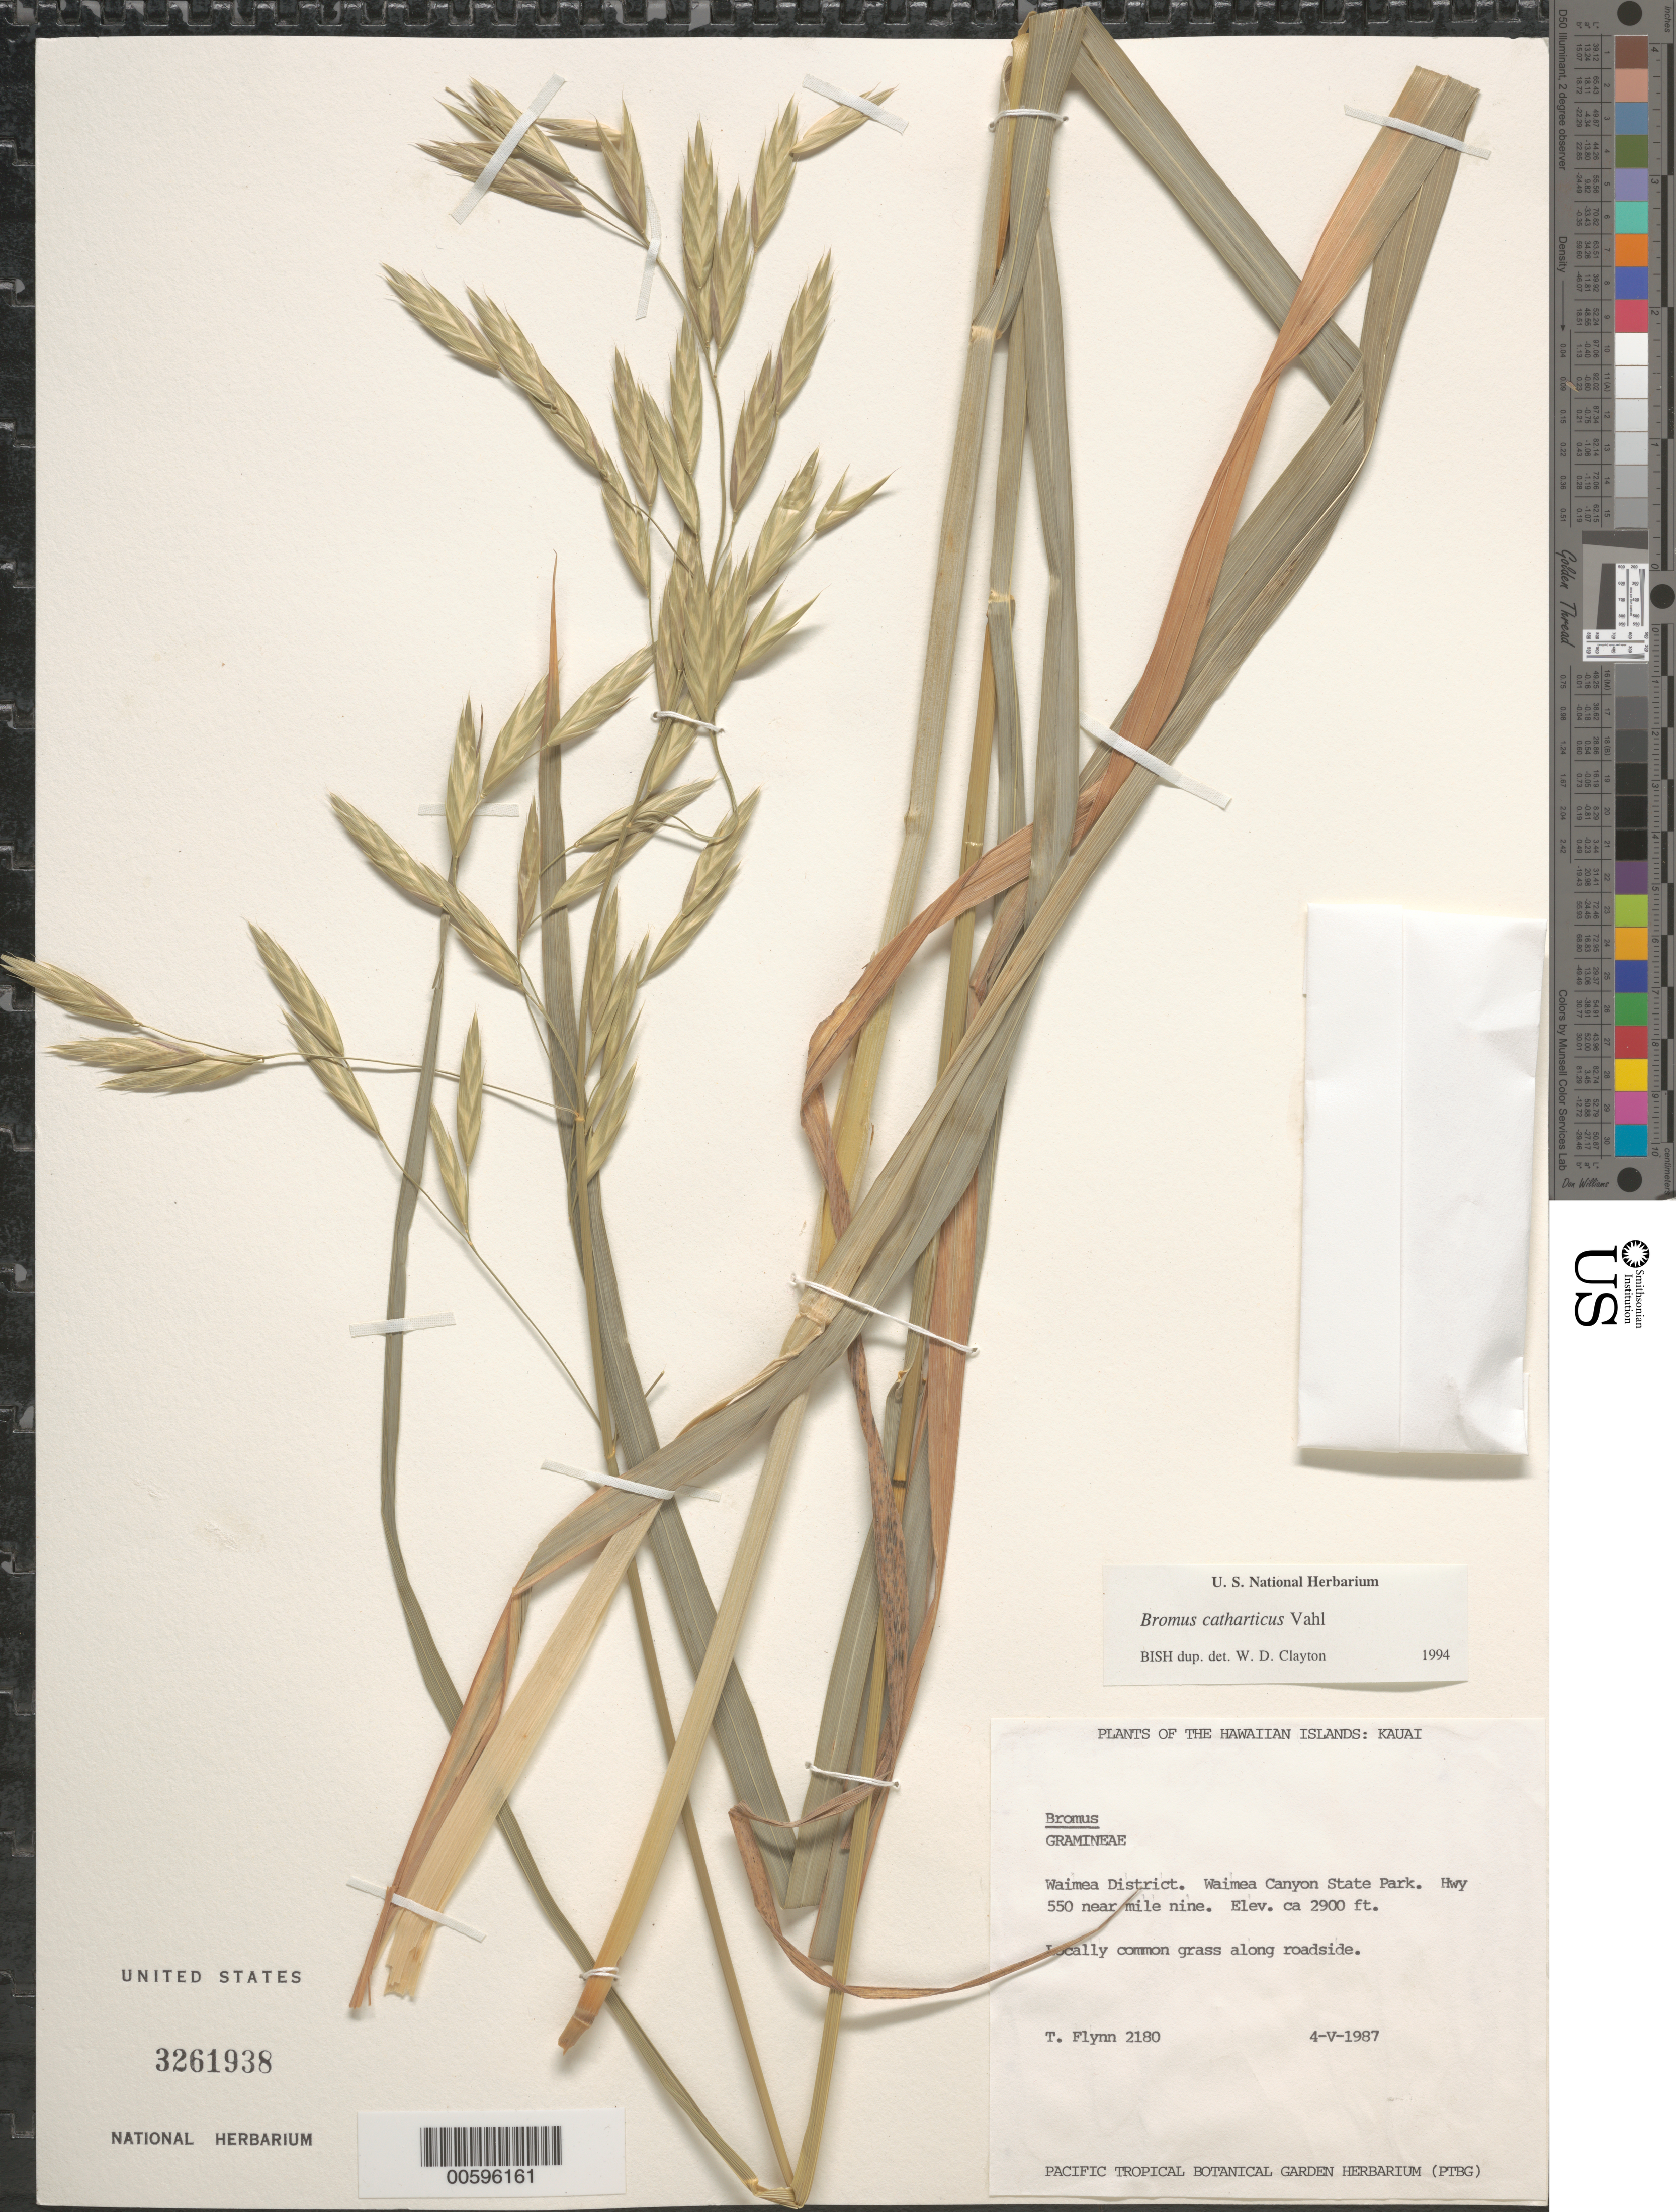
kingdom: Plantae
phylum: Tracheophyta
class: Liliopsida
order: Poales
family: Poaceae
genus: Bromus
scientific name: Bromus catharticus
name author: Vahl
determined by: Clayton, W. D.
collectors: T. W. Flynn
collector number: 2180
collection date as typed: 4 May 1987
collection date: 1987-05-04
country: United States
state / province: Hawaii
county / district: Kauai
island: Kaua'i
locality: Waimea Dist. Waimea Canyon State Park. Hwy 550 near mi nine.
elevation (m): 884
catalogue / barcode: US 3261938